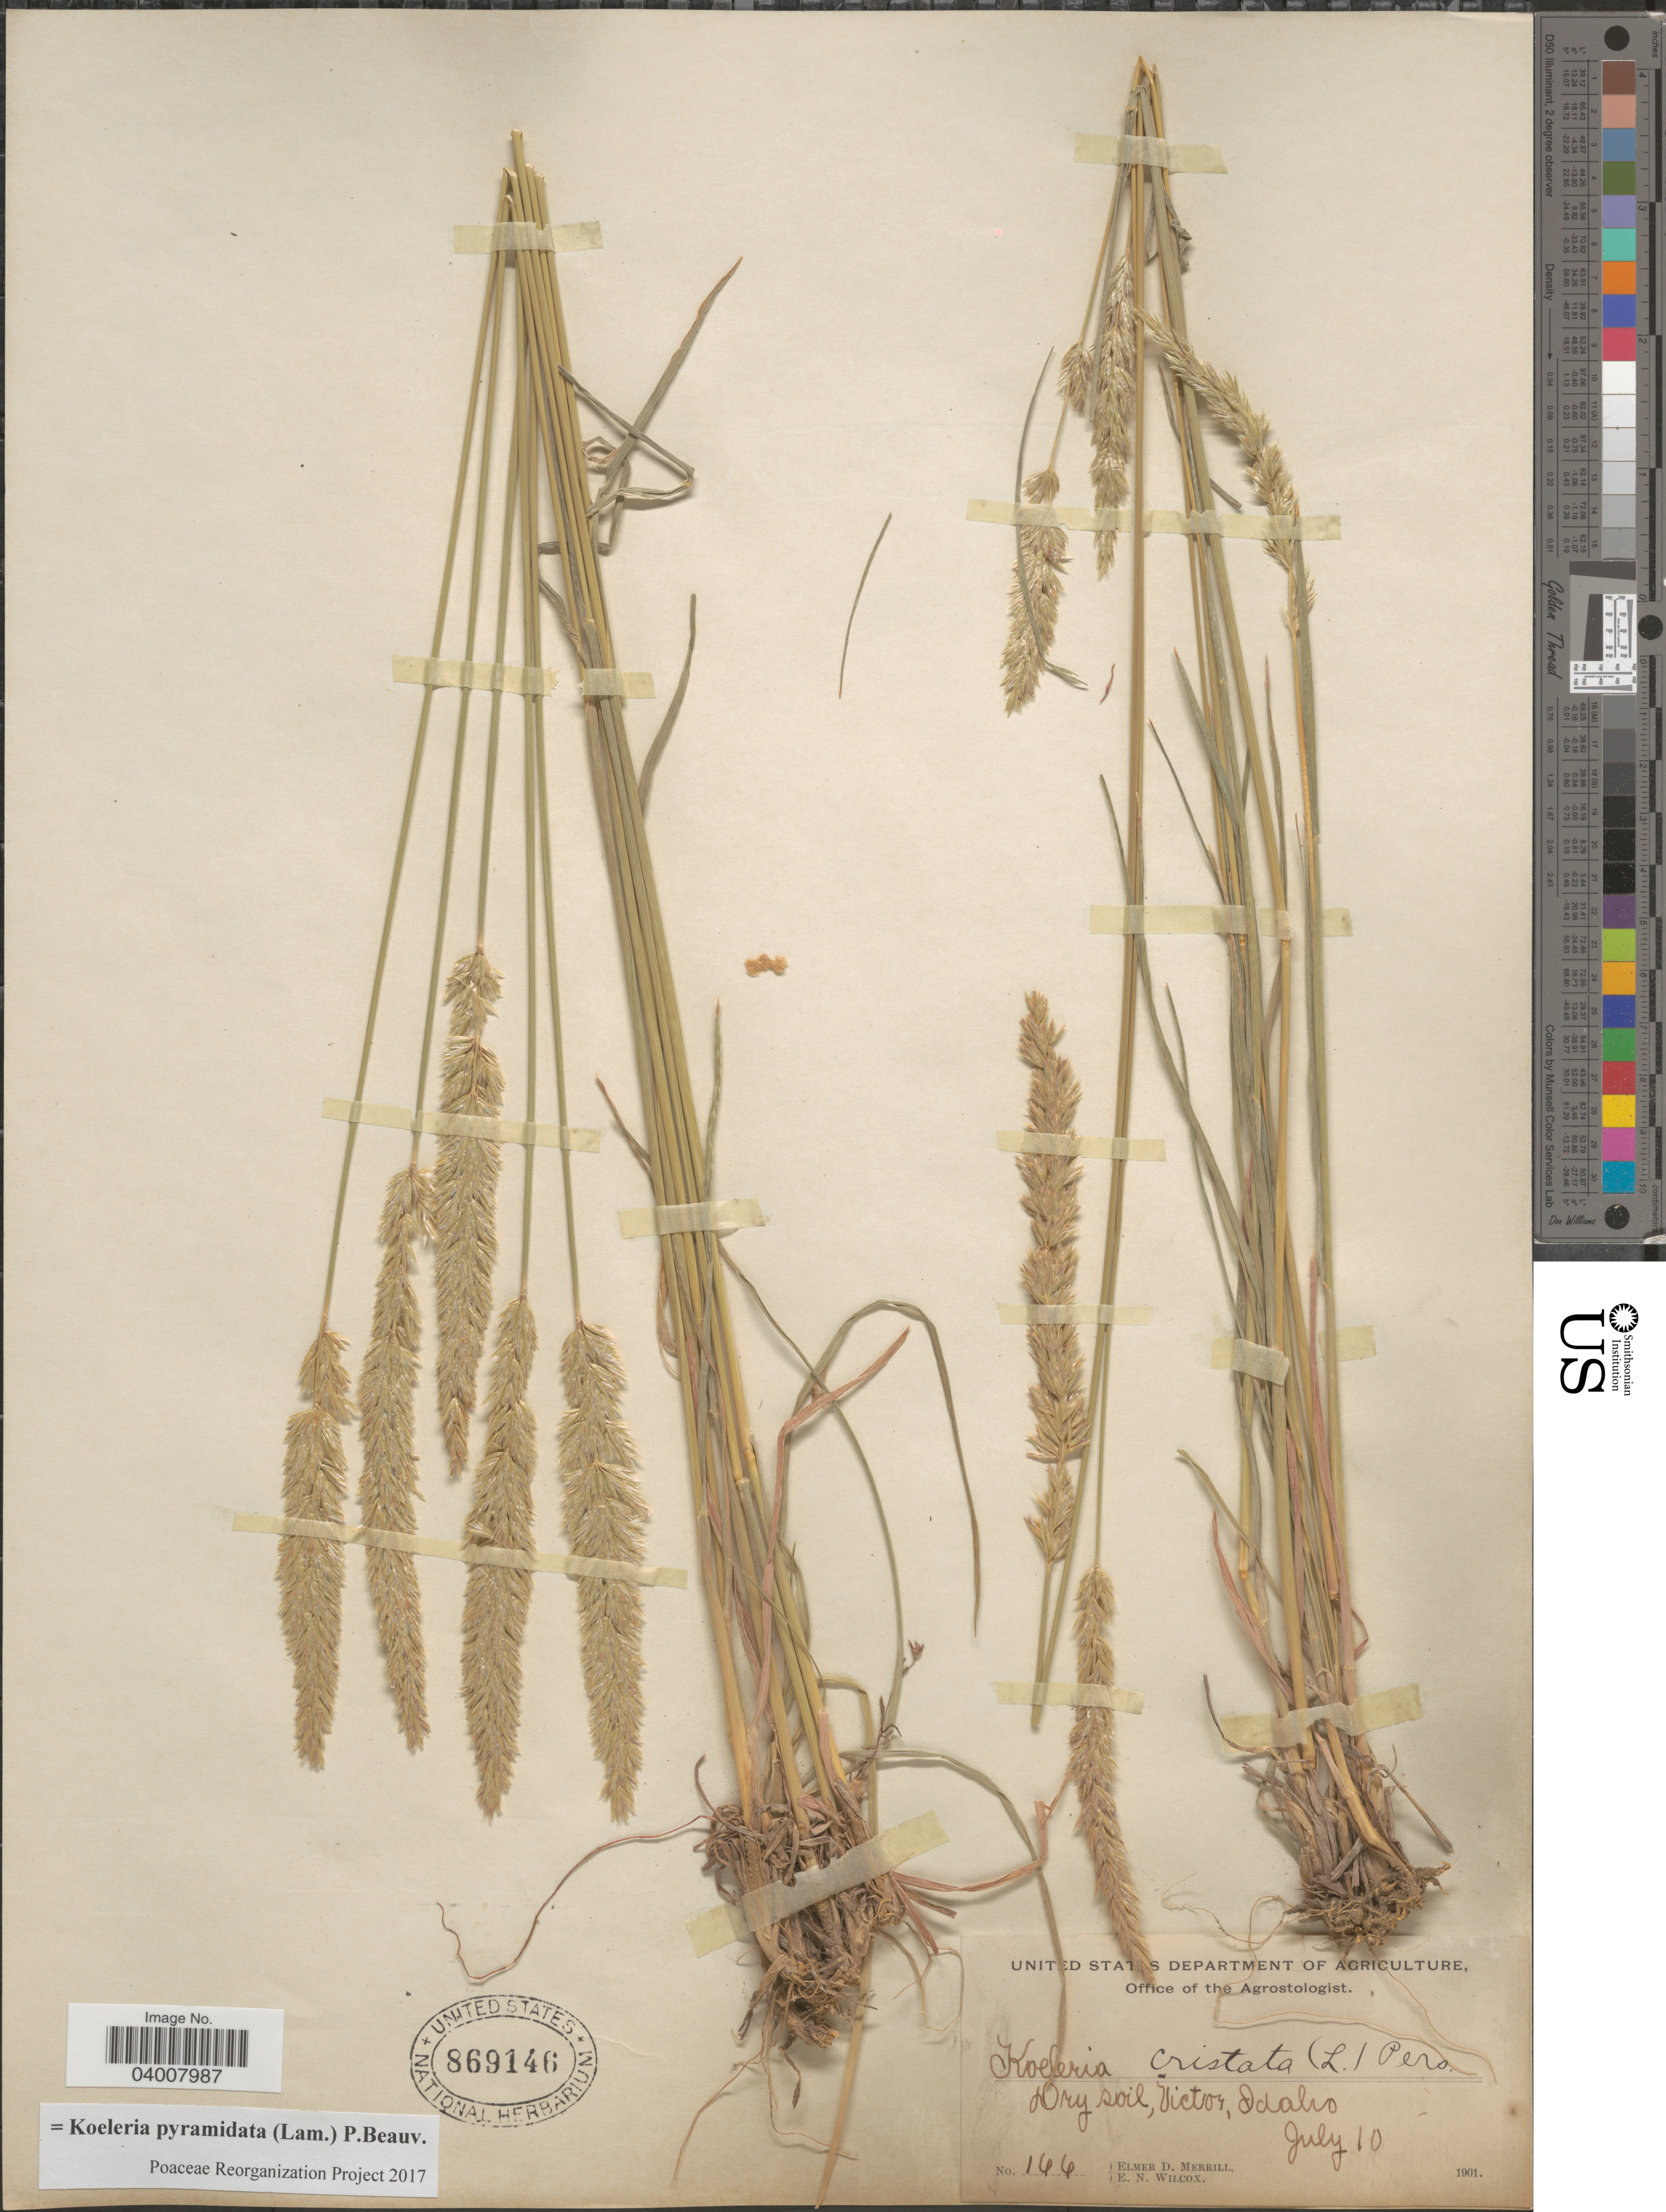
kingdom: Plantae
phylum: Tracheophyta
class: Liliopsida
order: Poales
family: Poaceae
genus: Koeleria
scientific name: Koeleria pyramidata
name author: (Lam.) P. Beauv.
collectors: E. D. Merrill & E. Wilcox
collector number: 166*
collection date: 1901-07-10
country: United States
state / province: Idaho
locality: Dry soil, Victor.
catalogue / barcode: US 869146